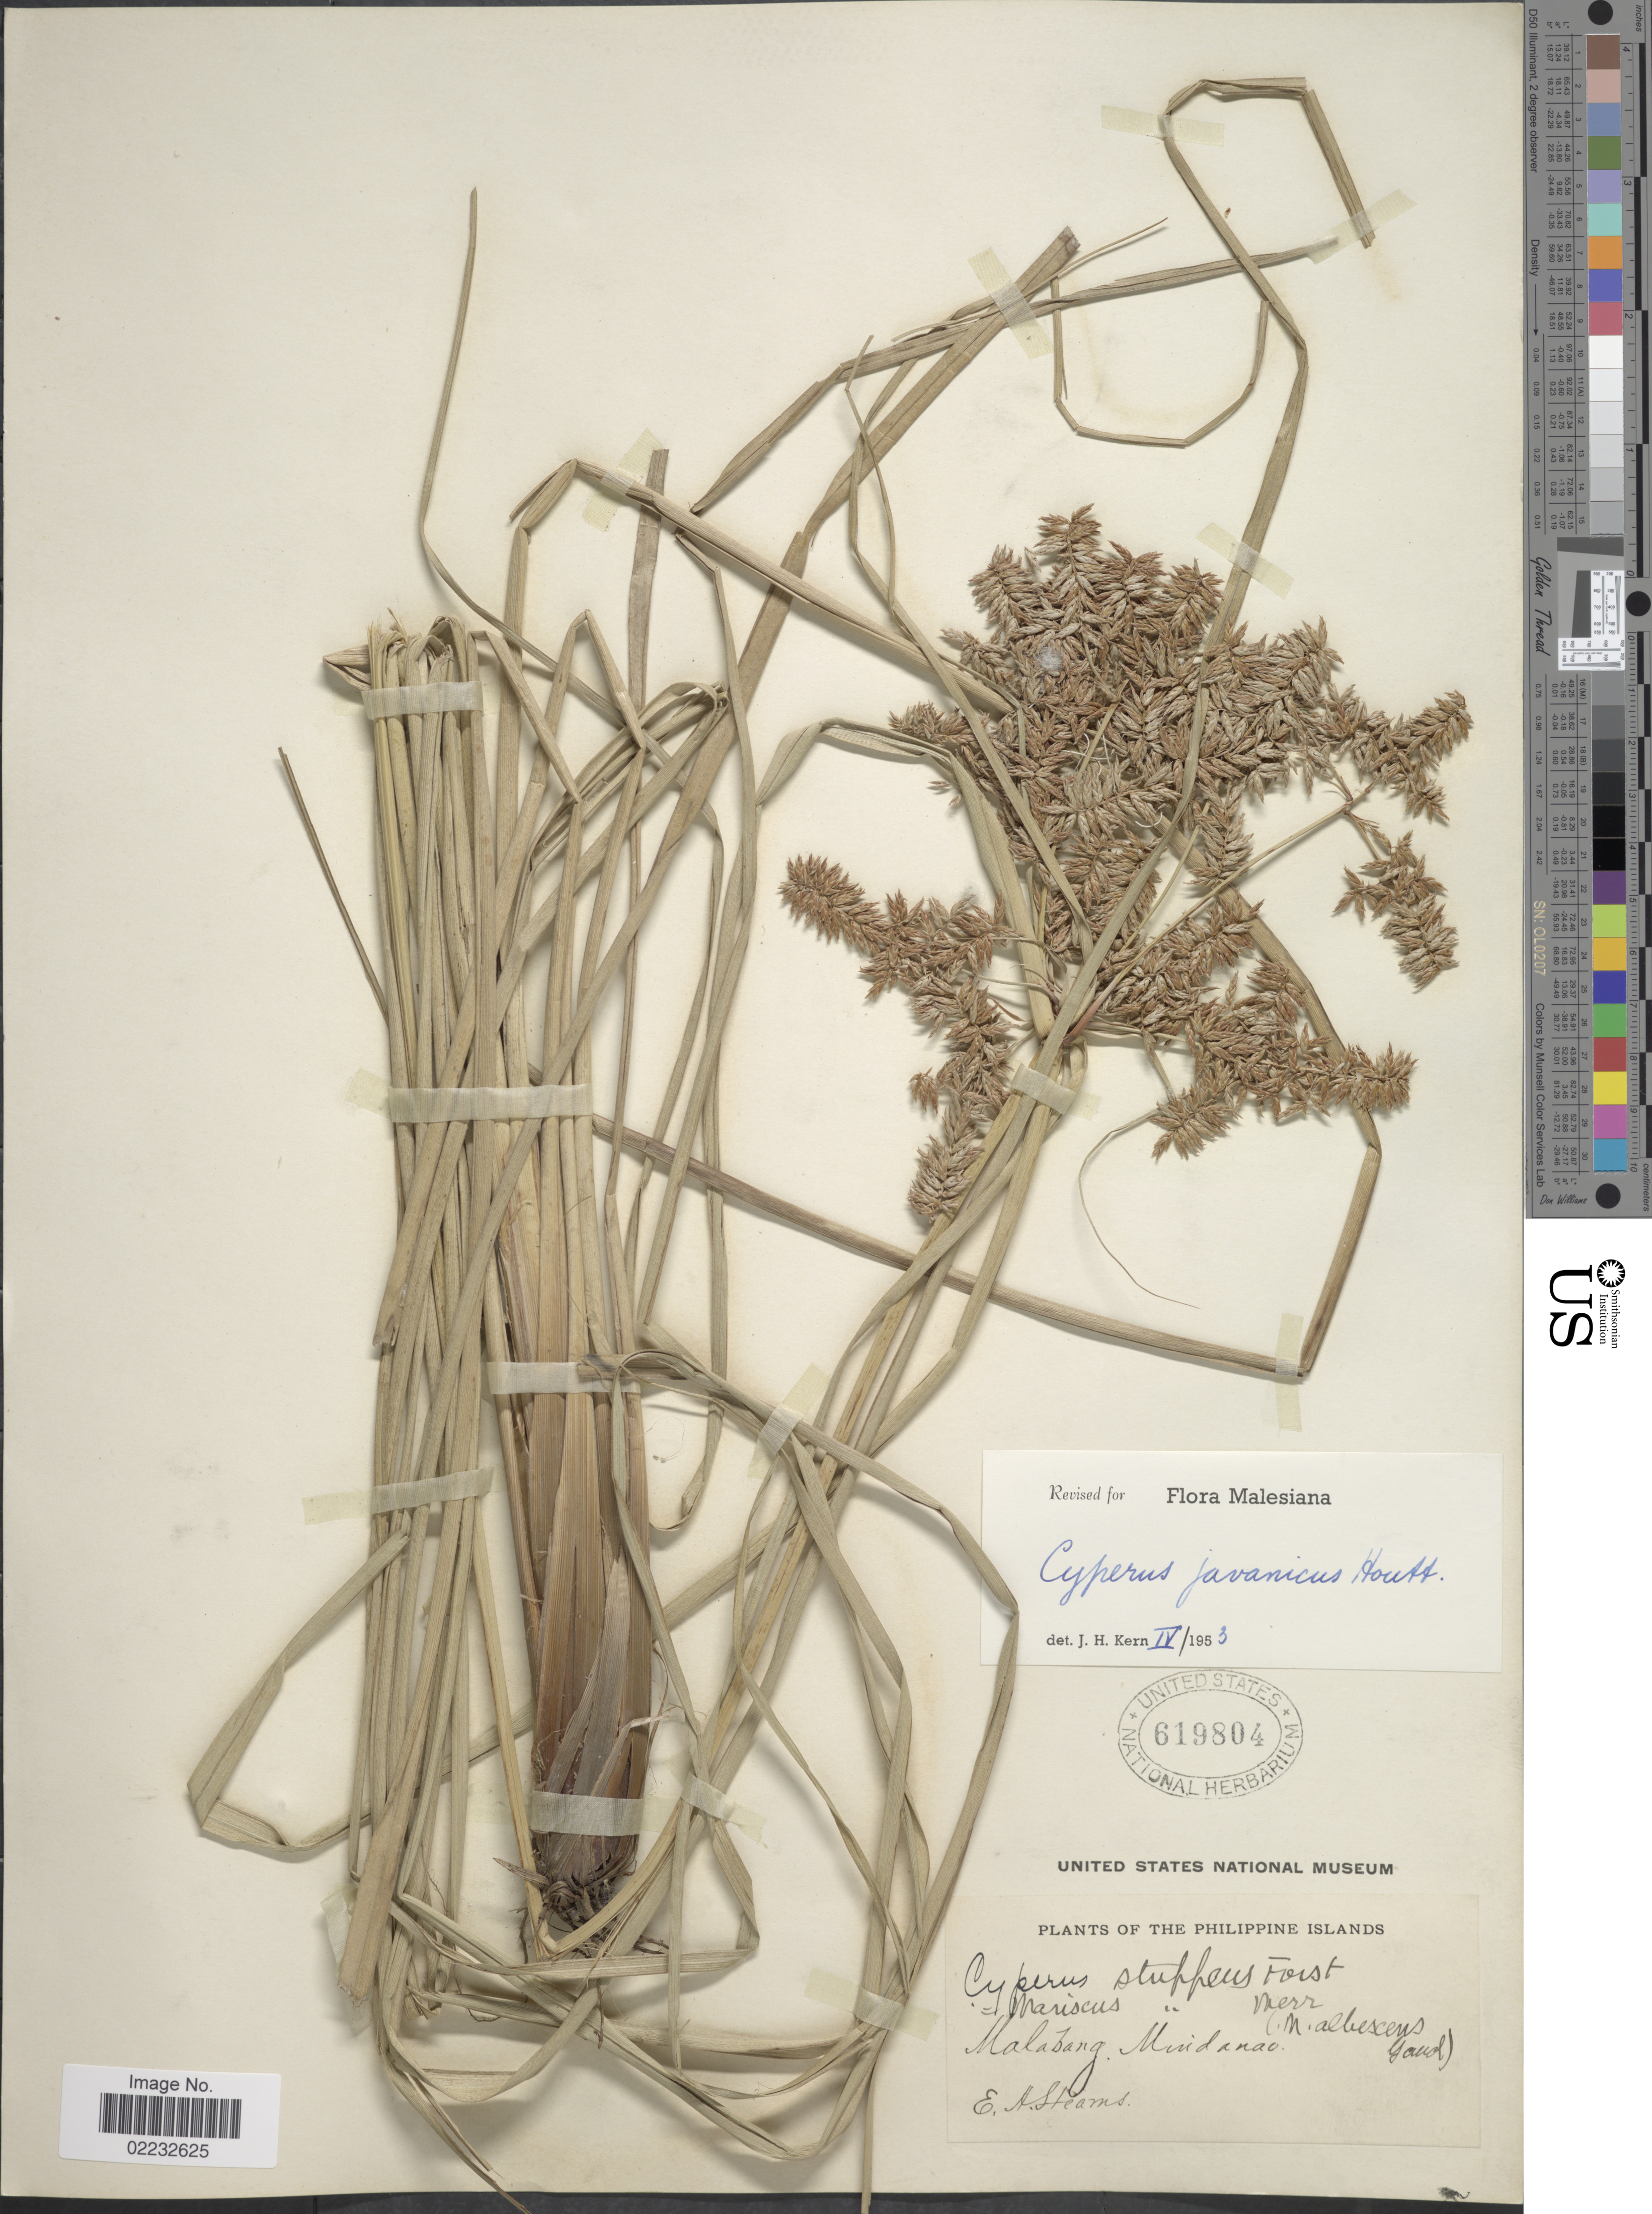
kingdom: Plantae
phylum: Tracheophyta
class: Liliopsida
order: Poales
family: Cyperaceae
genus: Cyperus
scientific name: Cyperus javanicus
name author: Houtt.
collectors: E. Stearns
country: Philippines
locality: Malabang, Mindanao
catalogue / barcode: US 619804